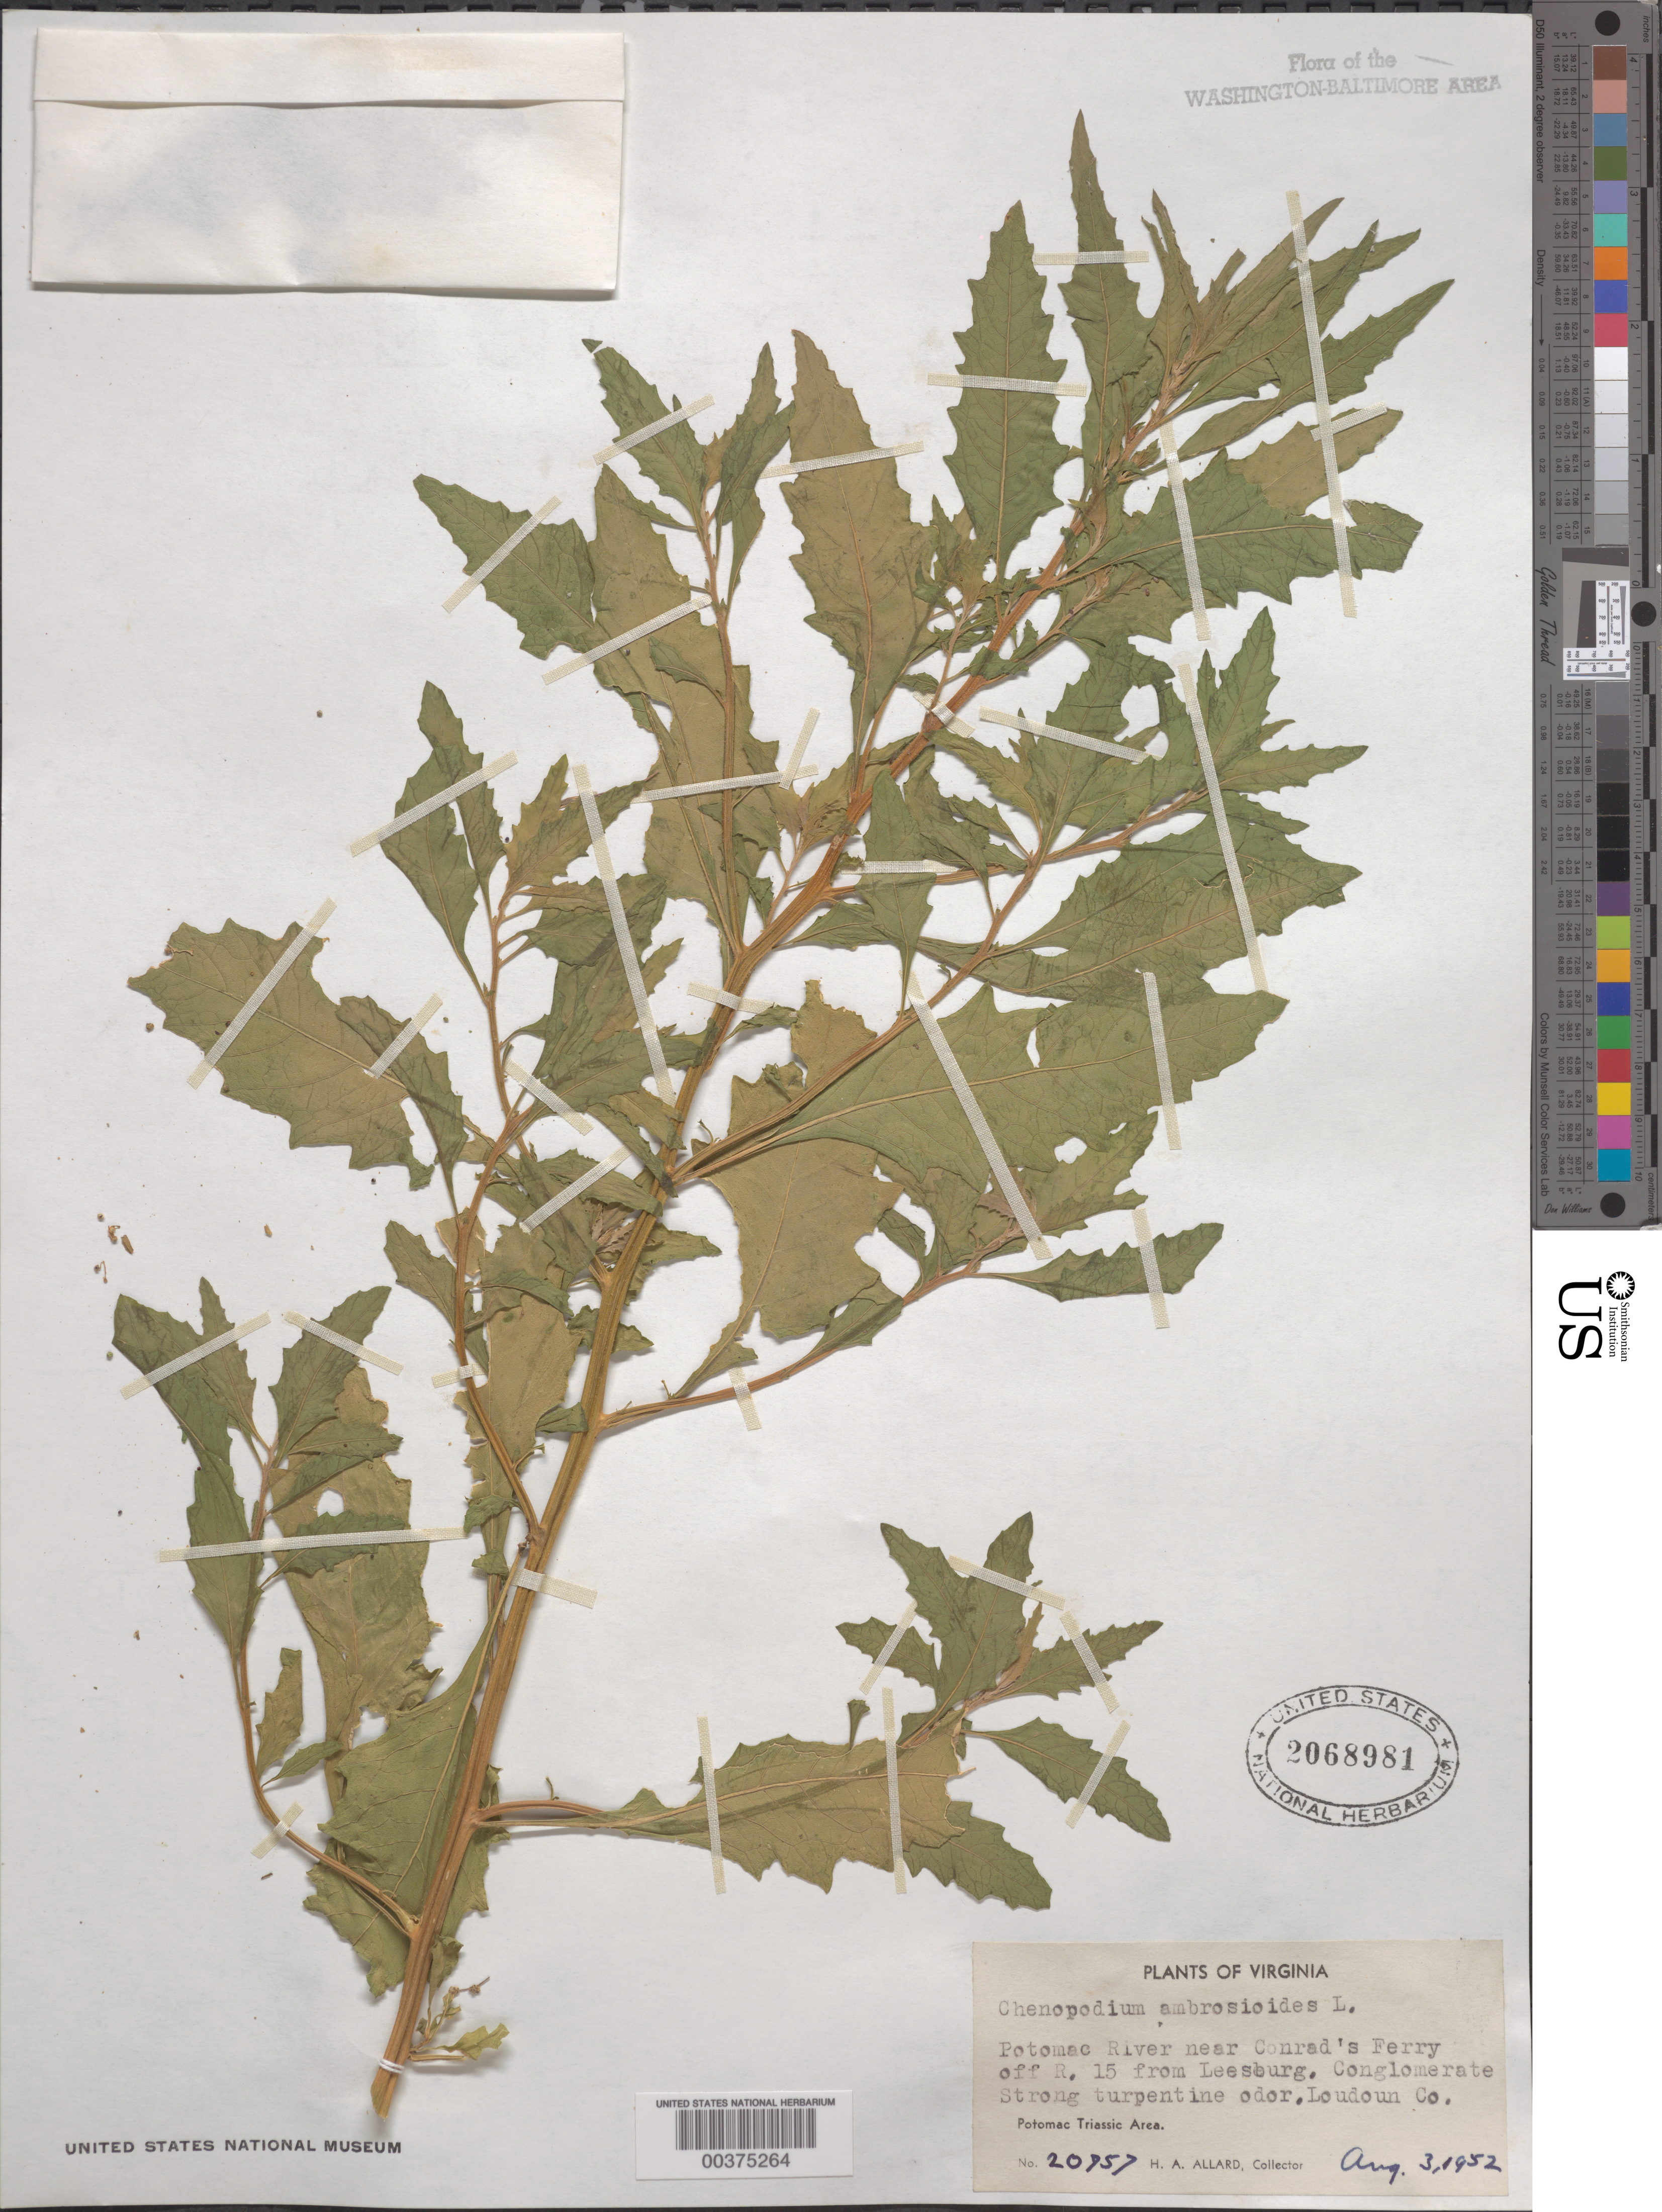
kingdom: Plantae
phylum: Tracheophyta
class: Magnoliopsida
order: Caryophyllales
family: Amaranthaceae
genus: Chenopodium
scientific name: Chenopodium ambrosioides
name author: L.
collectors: H. A. Allard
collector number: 20757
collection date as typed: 03 Aug 1952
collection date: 1952-08-03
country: United States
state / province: Virginia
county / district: Loudoun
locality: Potomac River near Conrads Ferry, off Route 15 from Leesburg C. & O. Canal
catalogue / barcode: US 2068981